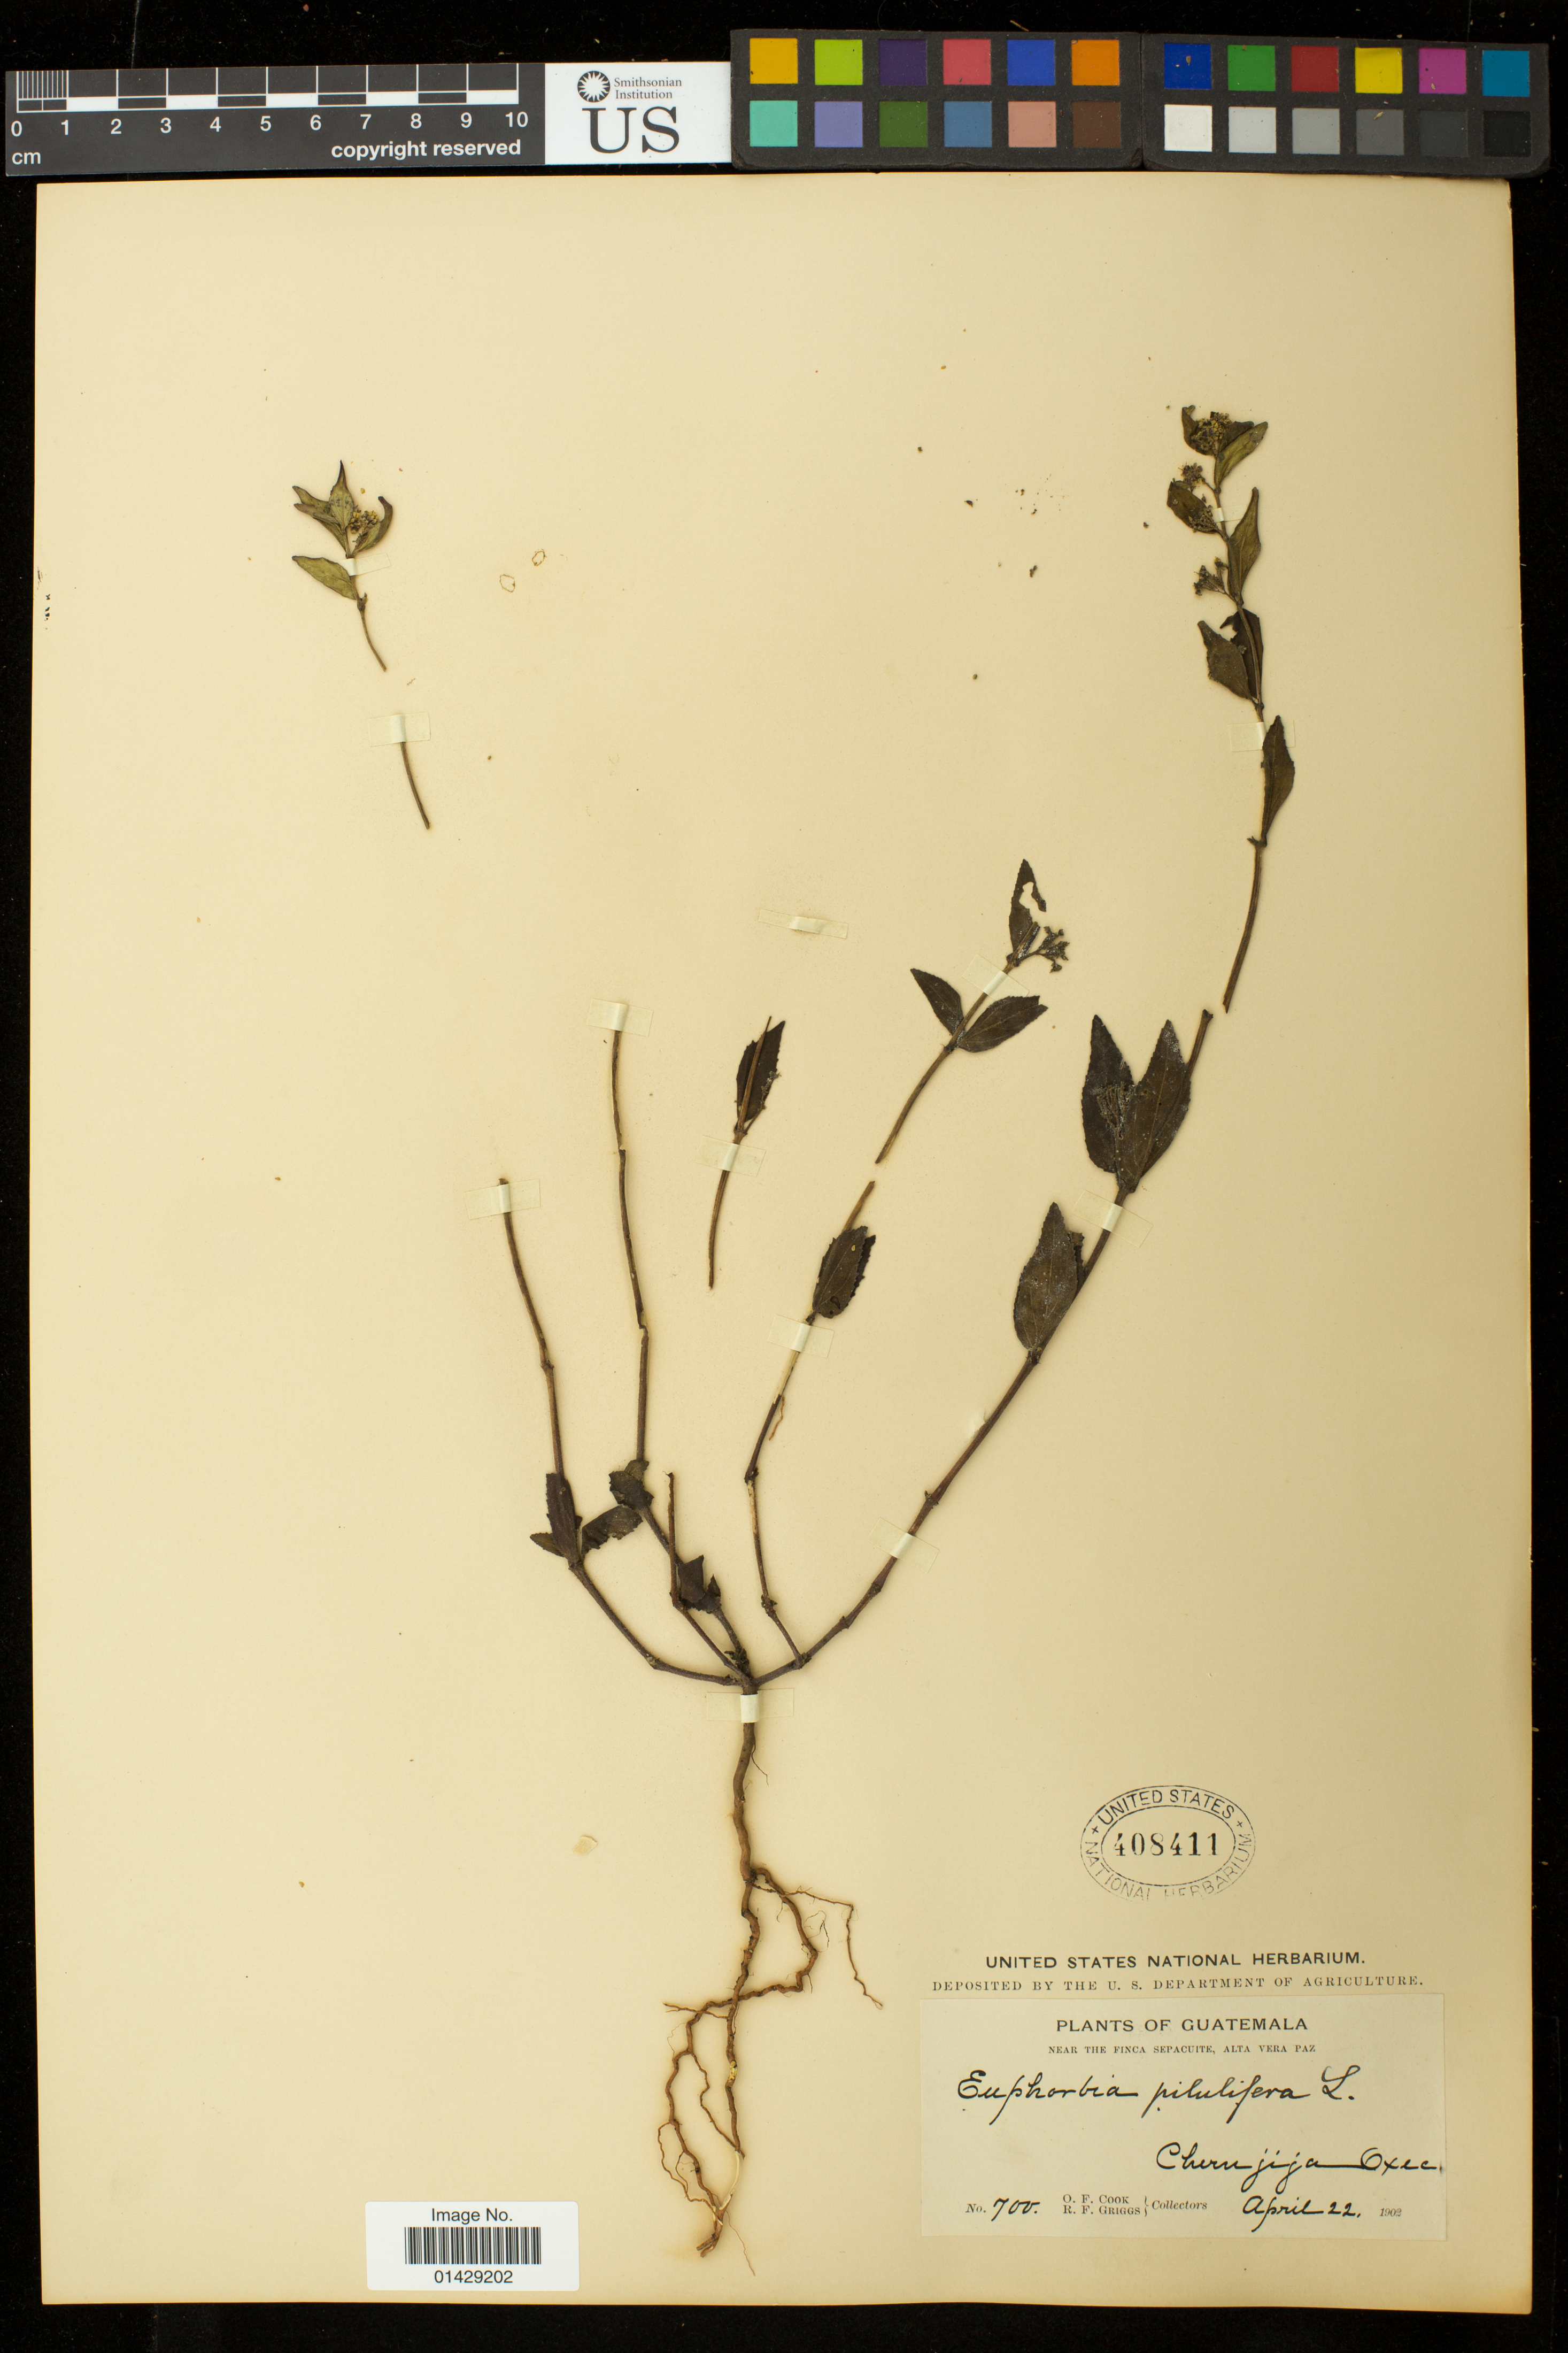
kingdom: Plantae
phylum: Tracheophyta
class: Magnoliopsida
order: Malpighiales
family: Euphorbiaceae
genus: Euphorbia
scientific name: Euphorbia hirta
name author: L.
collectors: O. F. Cook & R. F. Griggs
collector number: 700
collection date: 1902-04-22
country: Guatemala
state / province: Alta Verapaz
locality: Near Finca Sepacuite. Cherujija, Oxec.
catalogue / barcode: US 408411